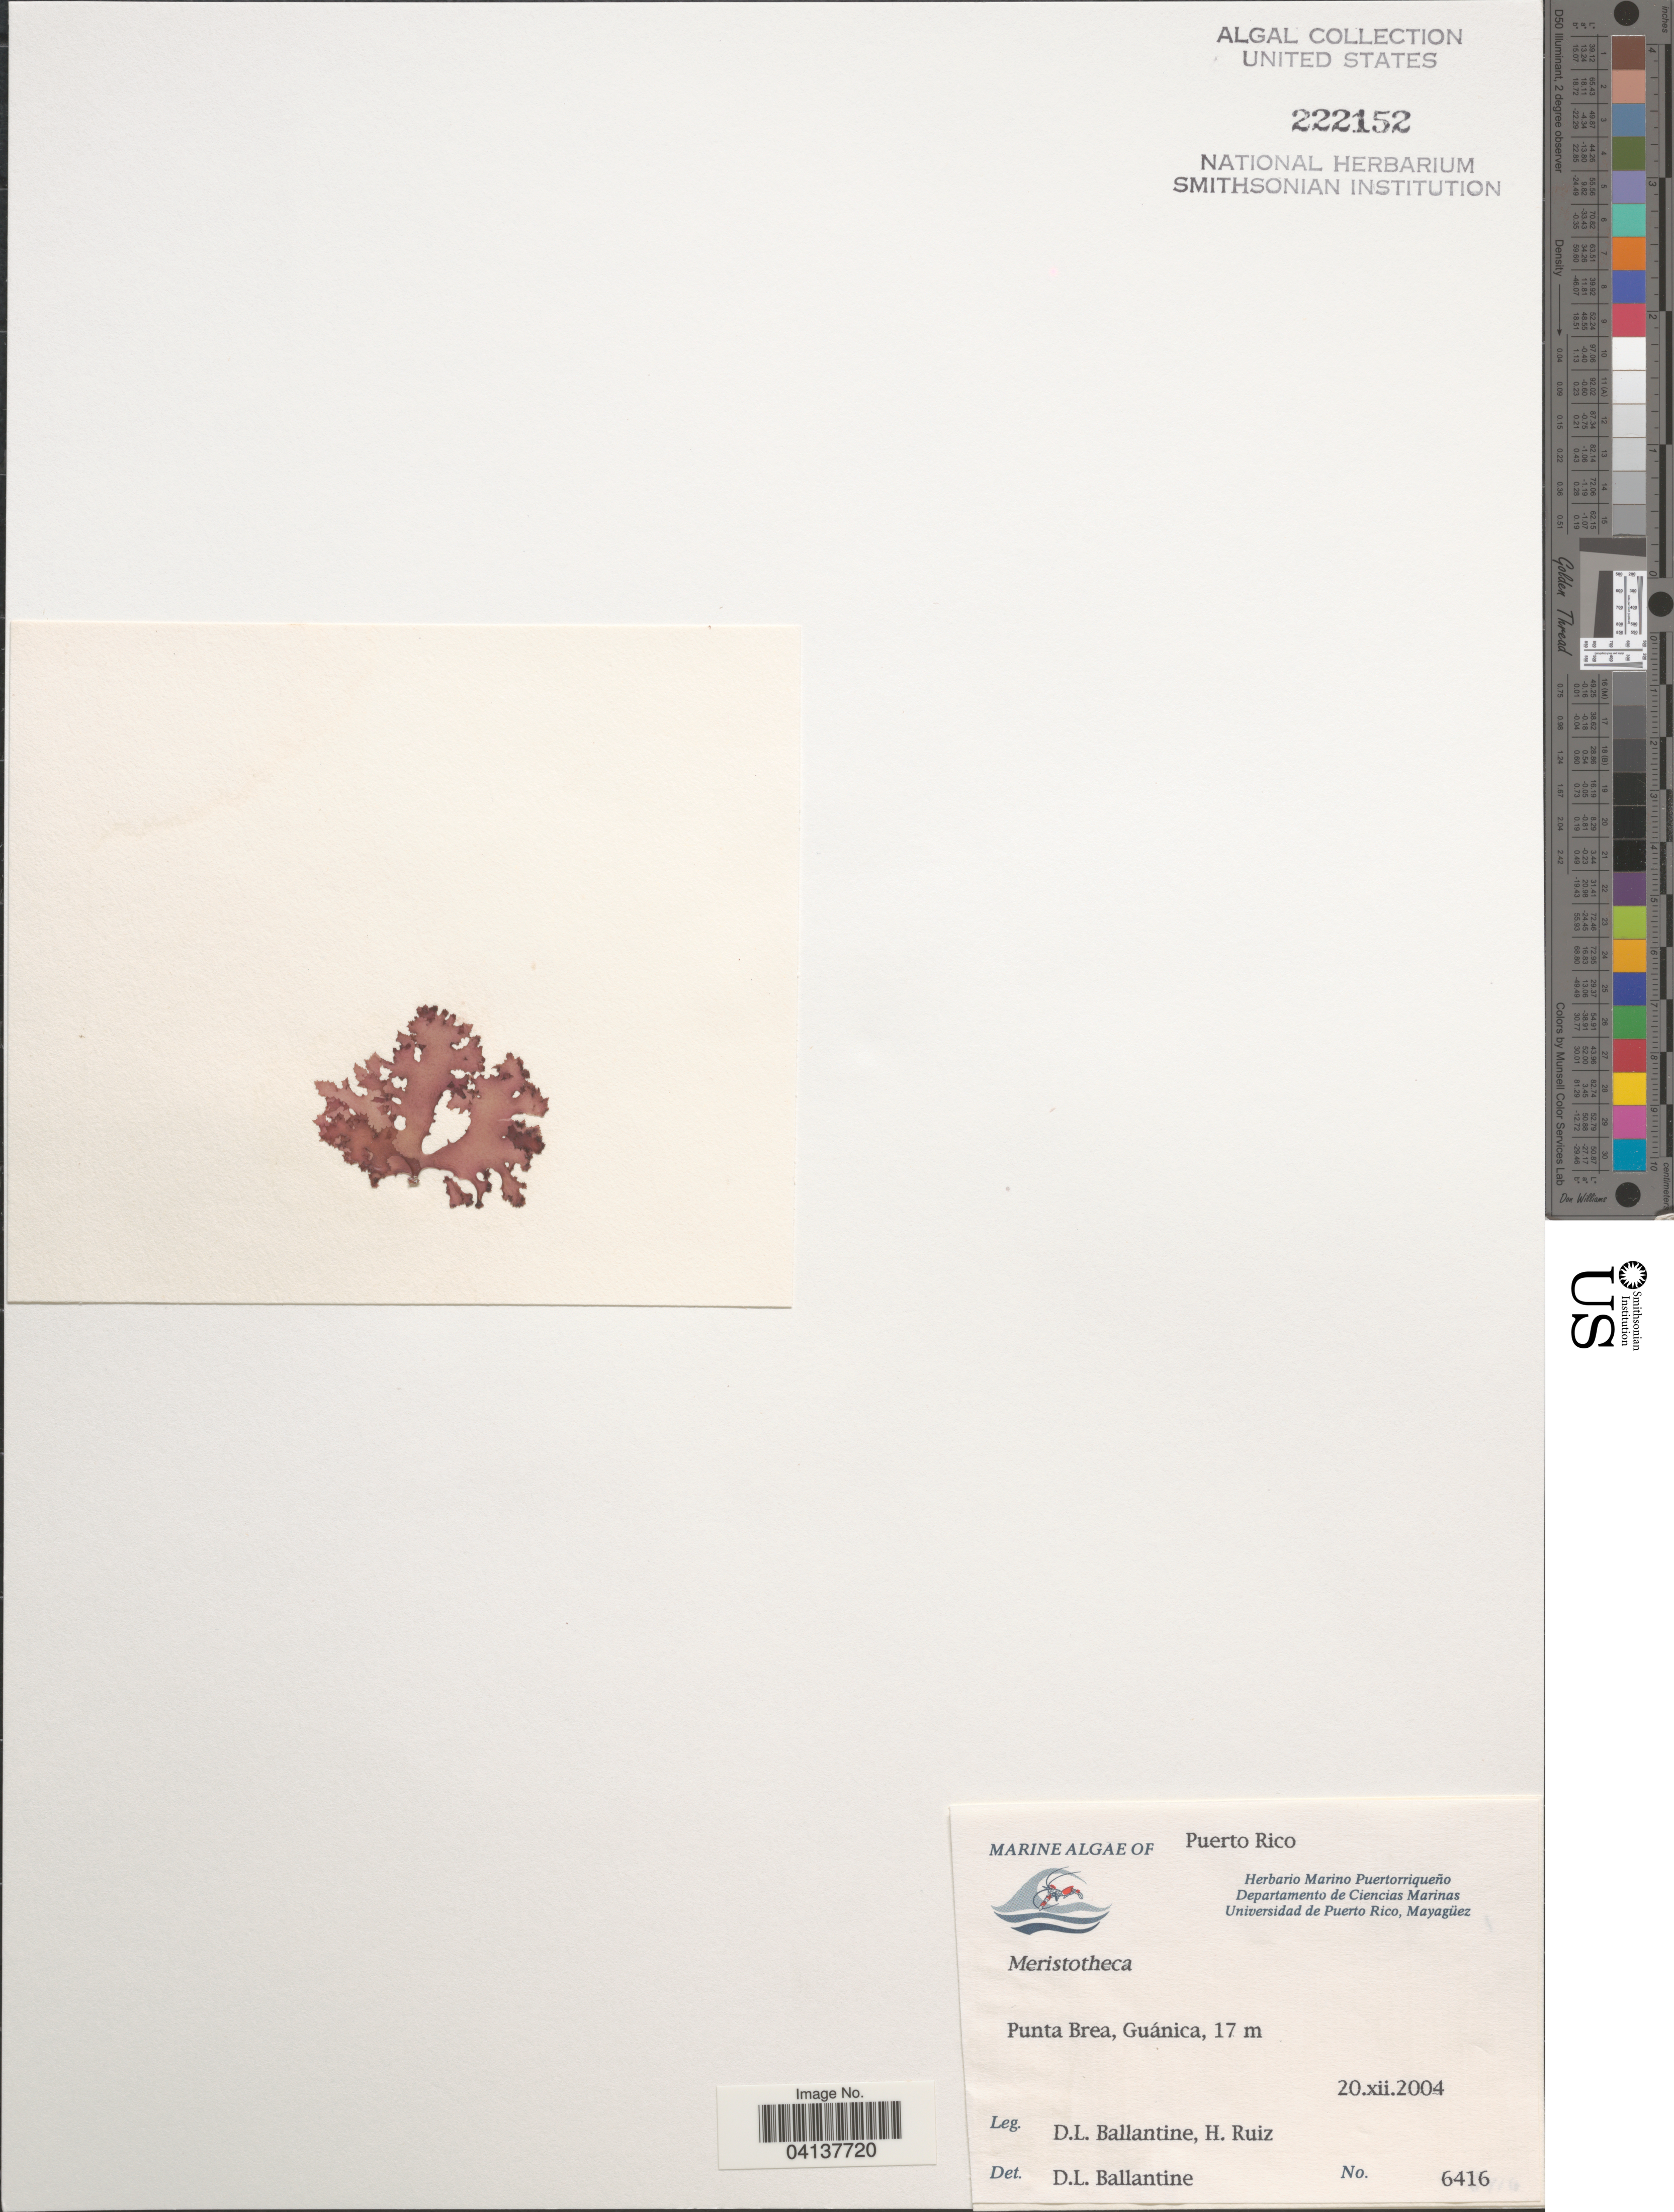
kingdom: Plantae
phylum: Rhodophyta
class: Florideophyceae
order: Gigartinales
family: Solieriaceae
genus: Meristotheca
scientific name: Meristotheca sp.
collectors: D.L. Ballantine & H. Ruiz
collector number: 6416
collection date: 2004-12-20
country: Puerto Rico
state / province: Guánica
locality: Punta Brea.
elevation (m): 17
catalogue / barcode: US 222152